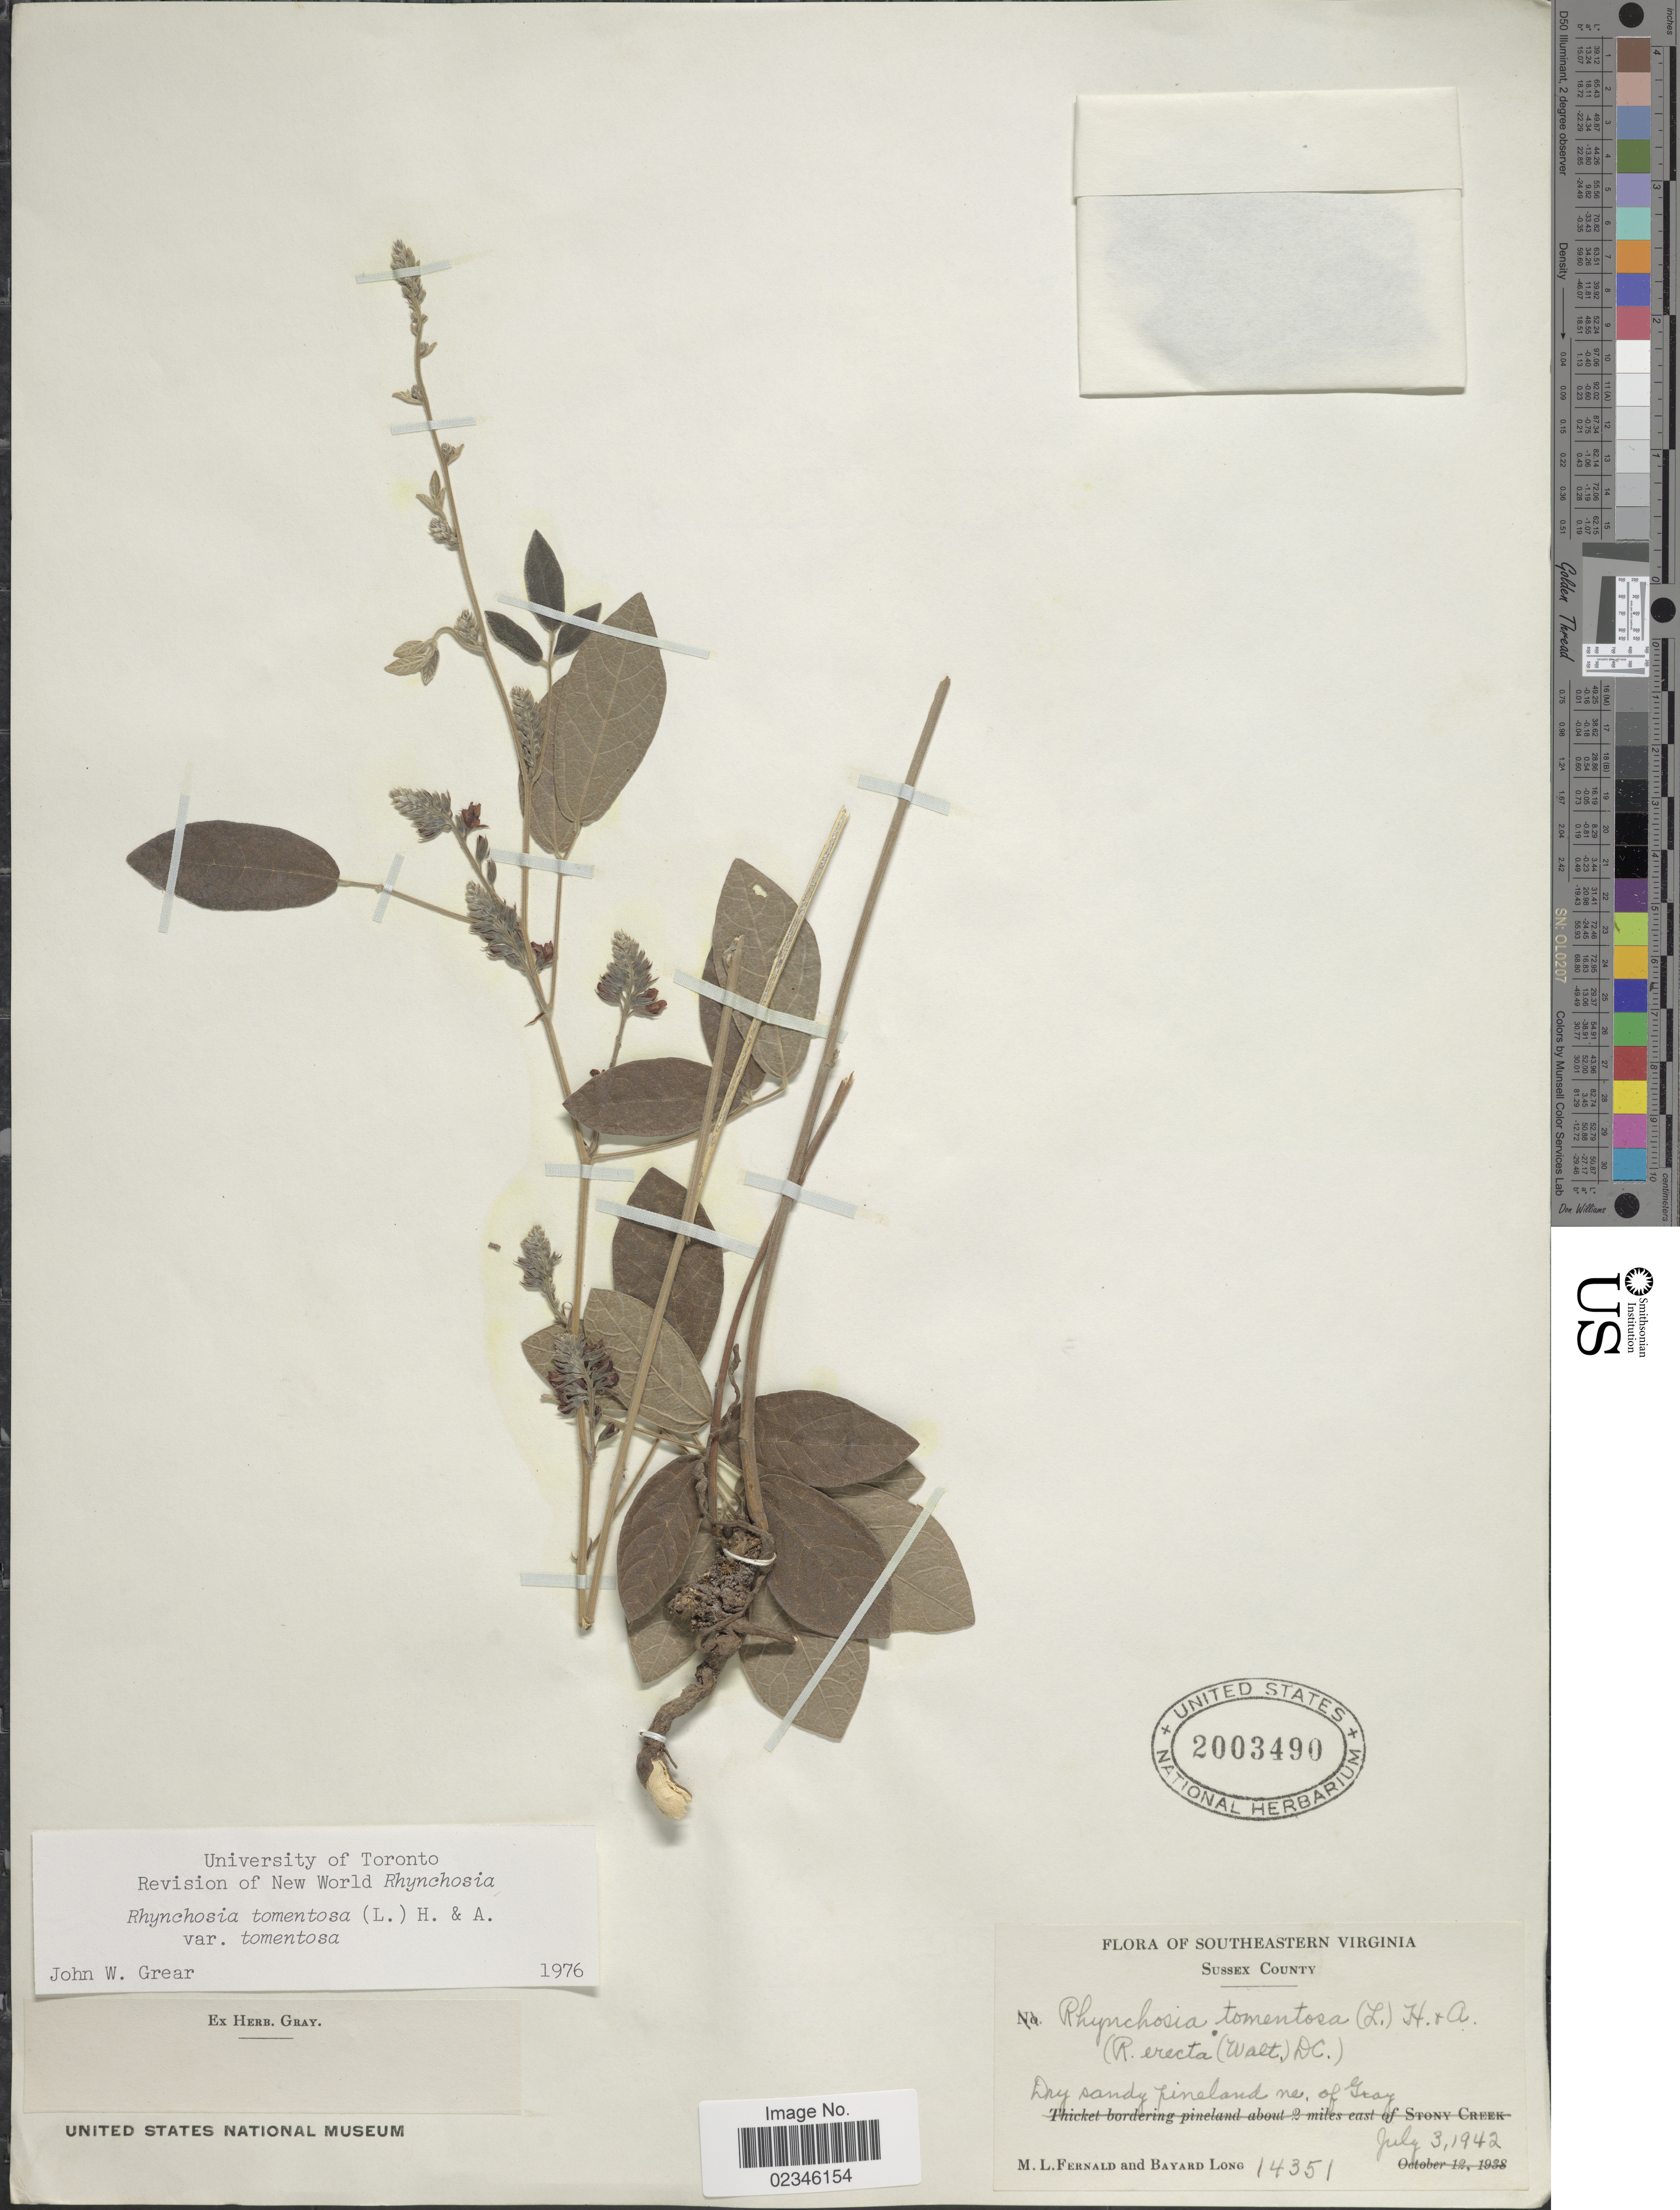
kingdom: Plantae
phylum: Tracheophyta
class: Magnoliopsida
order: Fabales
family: Fabaceae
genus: Rhynchosia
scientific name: Rhynchosia tomentosa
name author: (L.) Hook. & Arn.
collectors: M. L. Fernald & B. Long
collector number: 14351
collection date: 1942-07-03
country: United States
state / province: Virginia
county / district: Sussex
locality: Southeastern Virginia. Sussex County. Dry sandy pineland ne. of Gray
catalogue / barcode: US 2003490